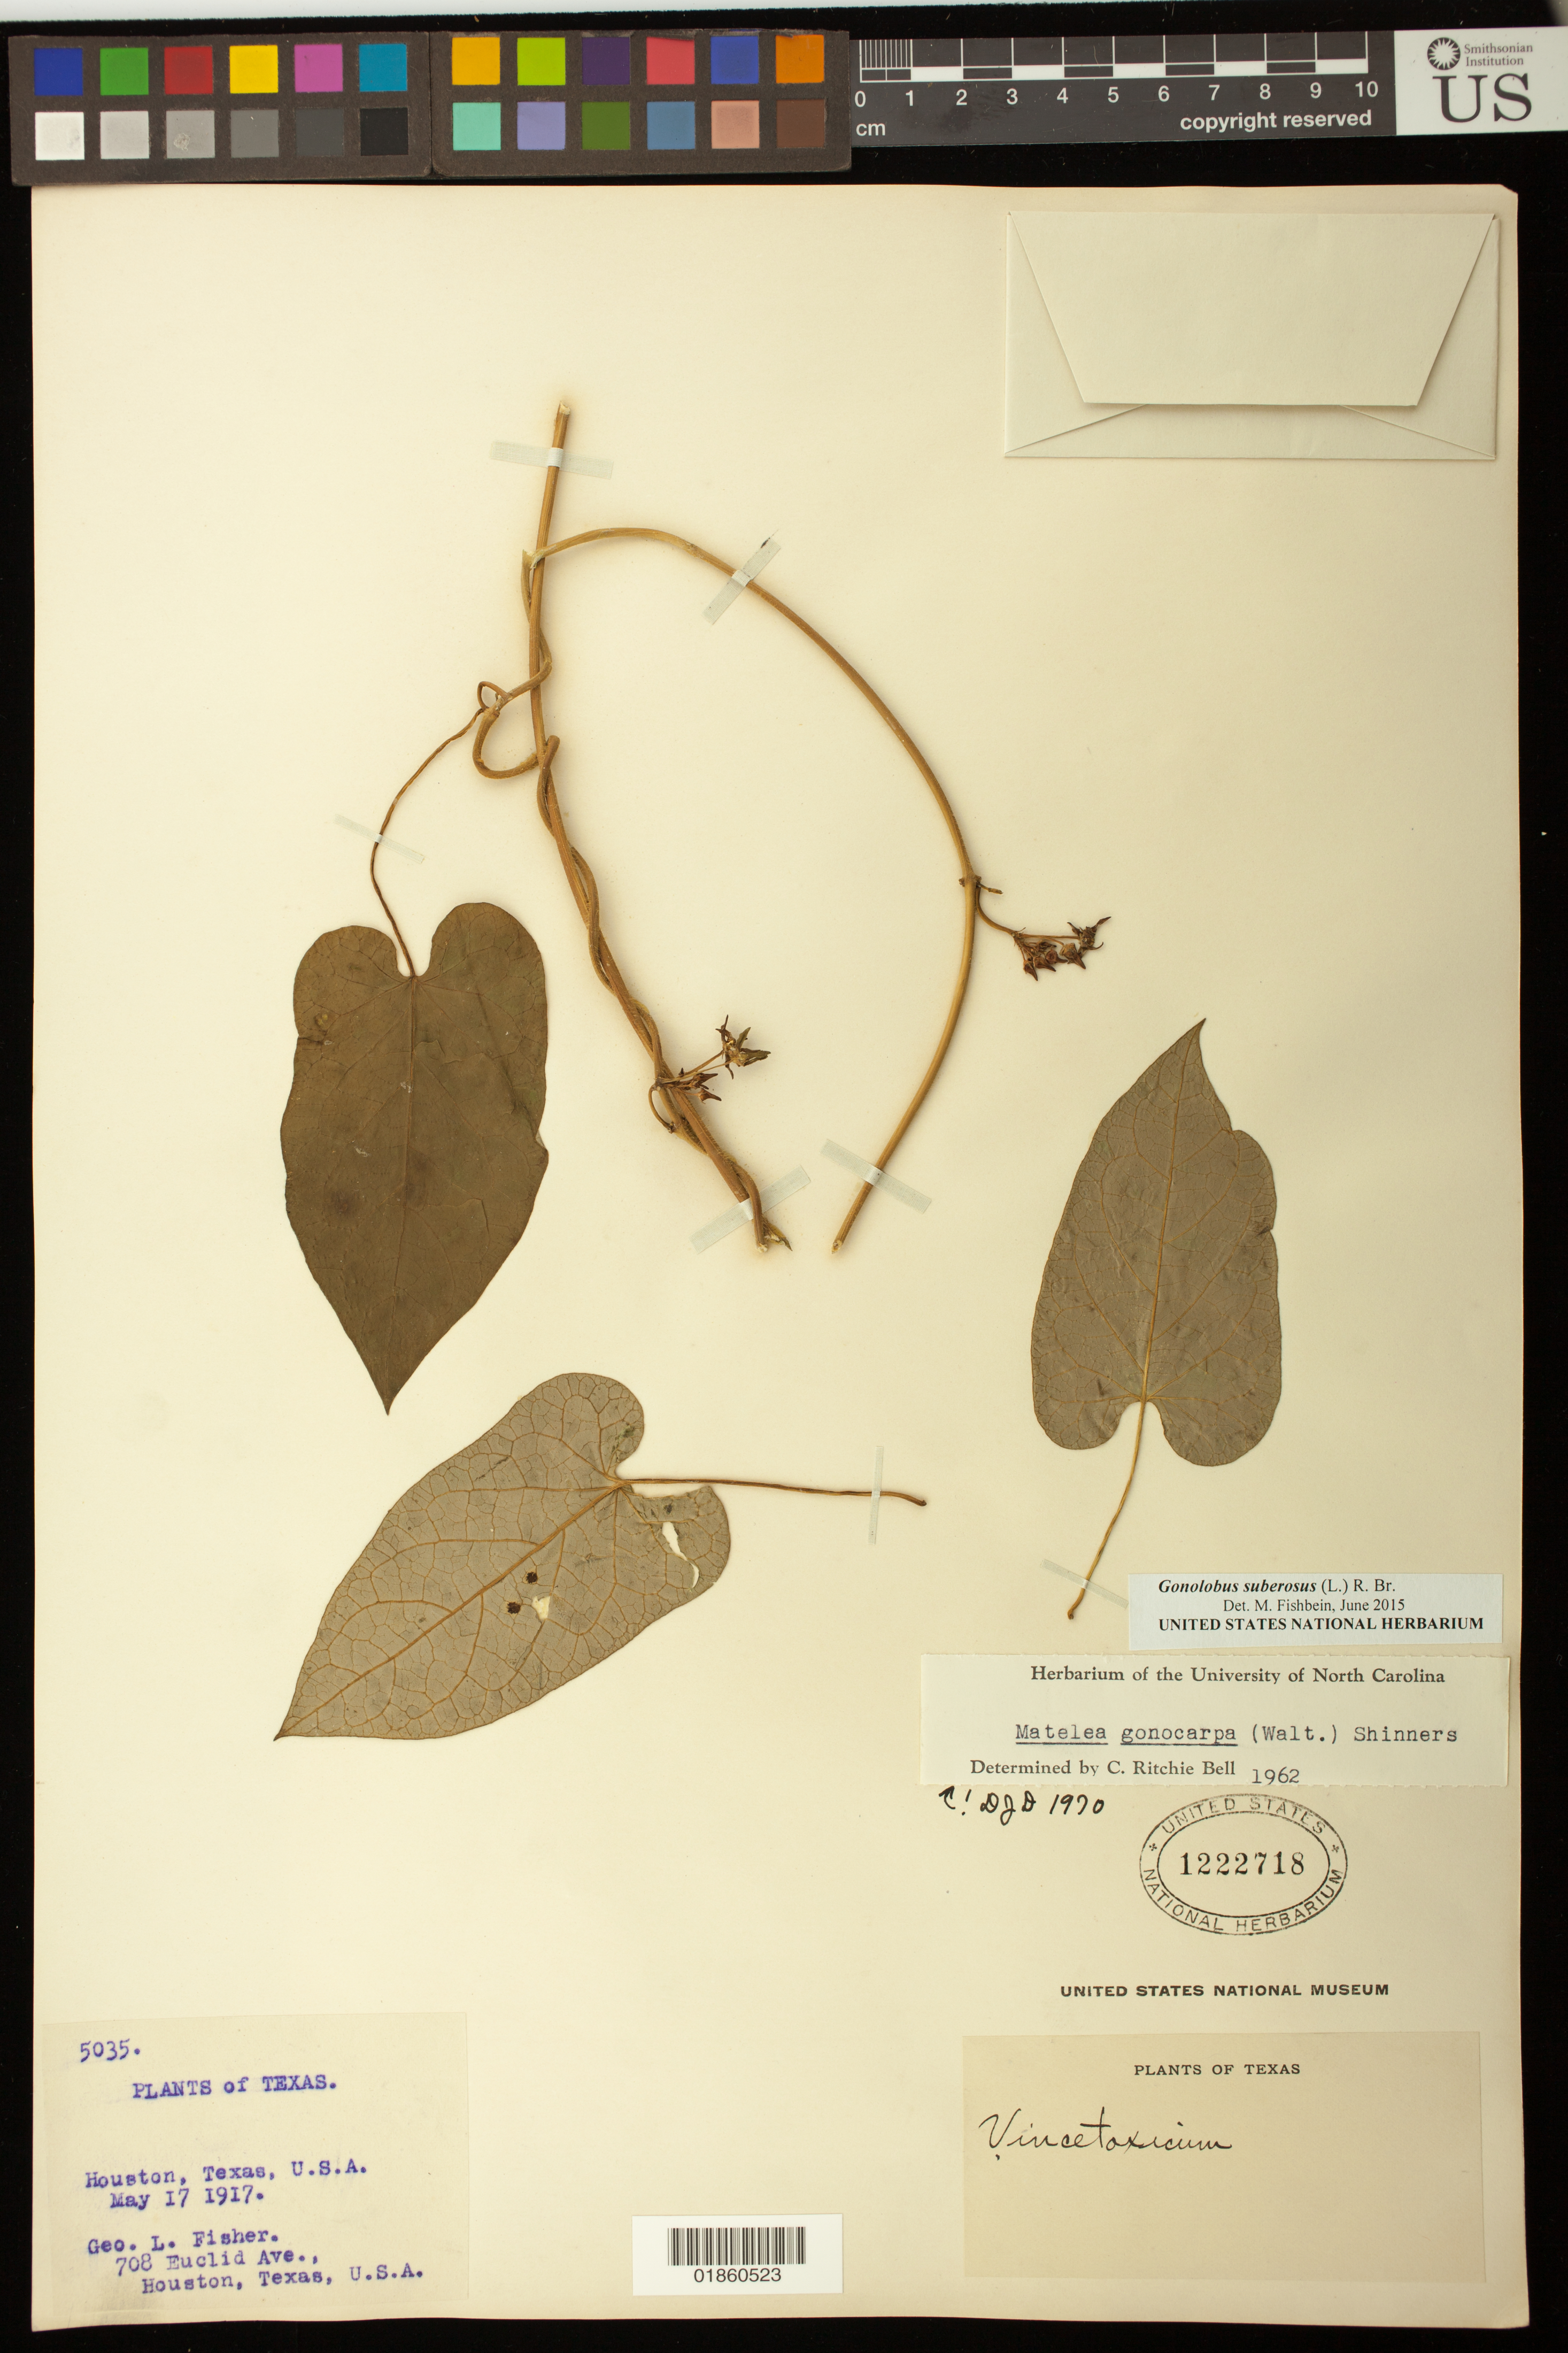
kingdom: Plantae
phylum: Tracheophyta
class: Magnoliopsida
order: Gentianales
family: Apocynaceae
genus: Gonolobus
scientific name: Gonolobus suberosus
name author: (L.) R. Br.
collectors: G. L. Fisher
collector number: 5035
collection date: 1917-05-17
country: United States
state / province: Texas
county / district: Harris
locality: Houston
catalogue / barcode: US 1222718